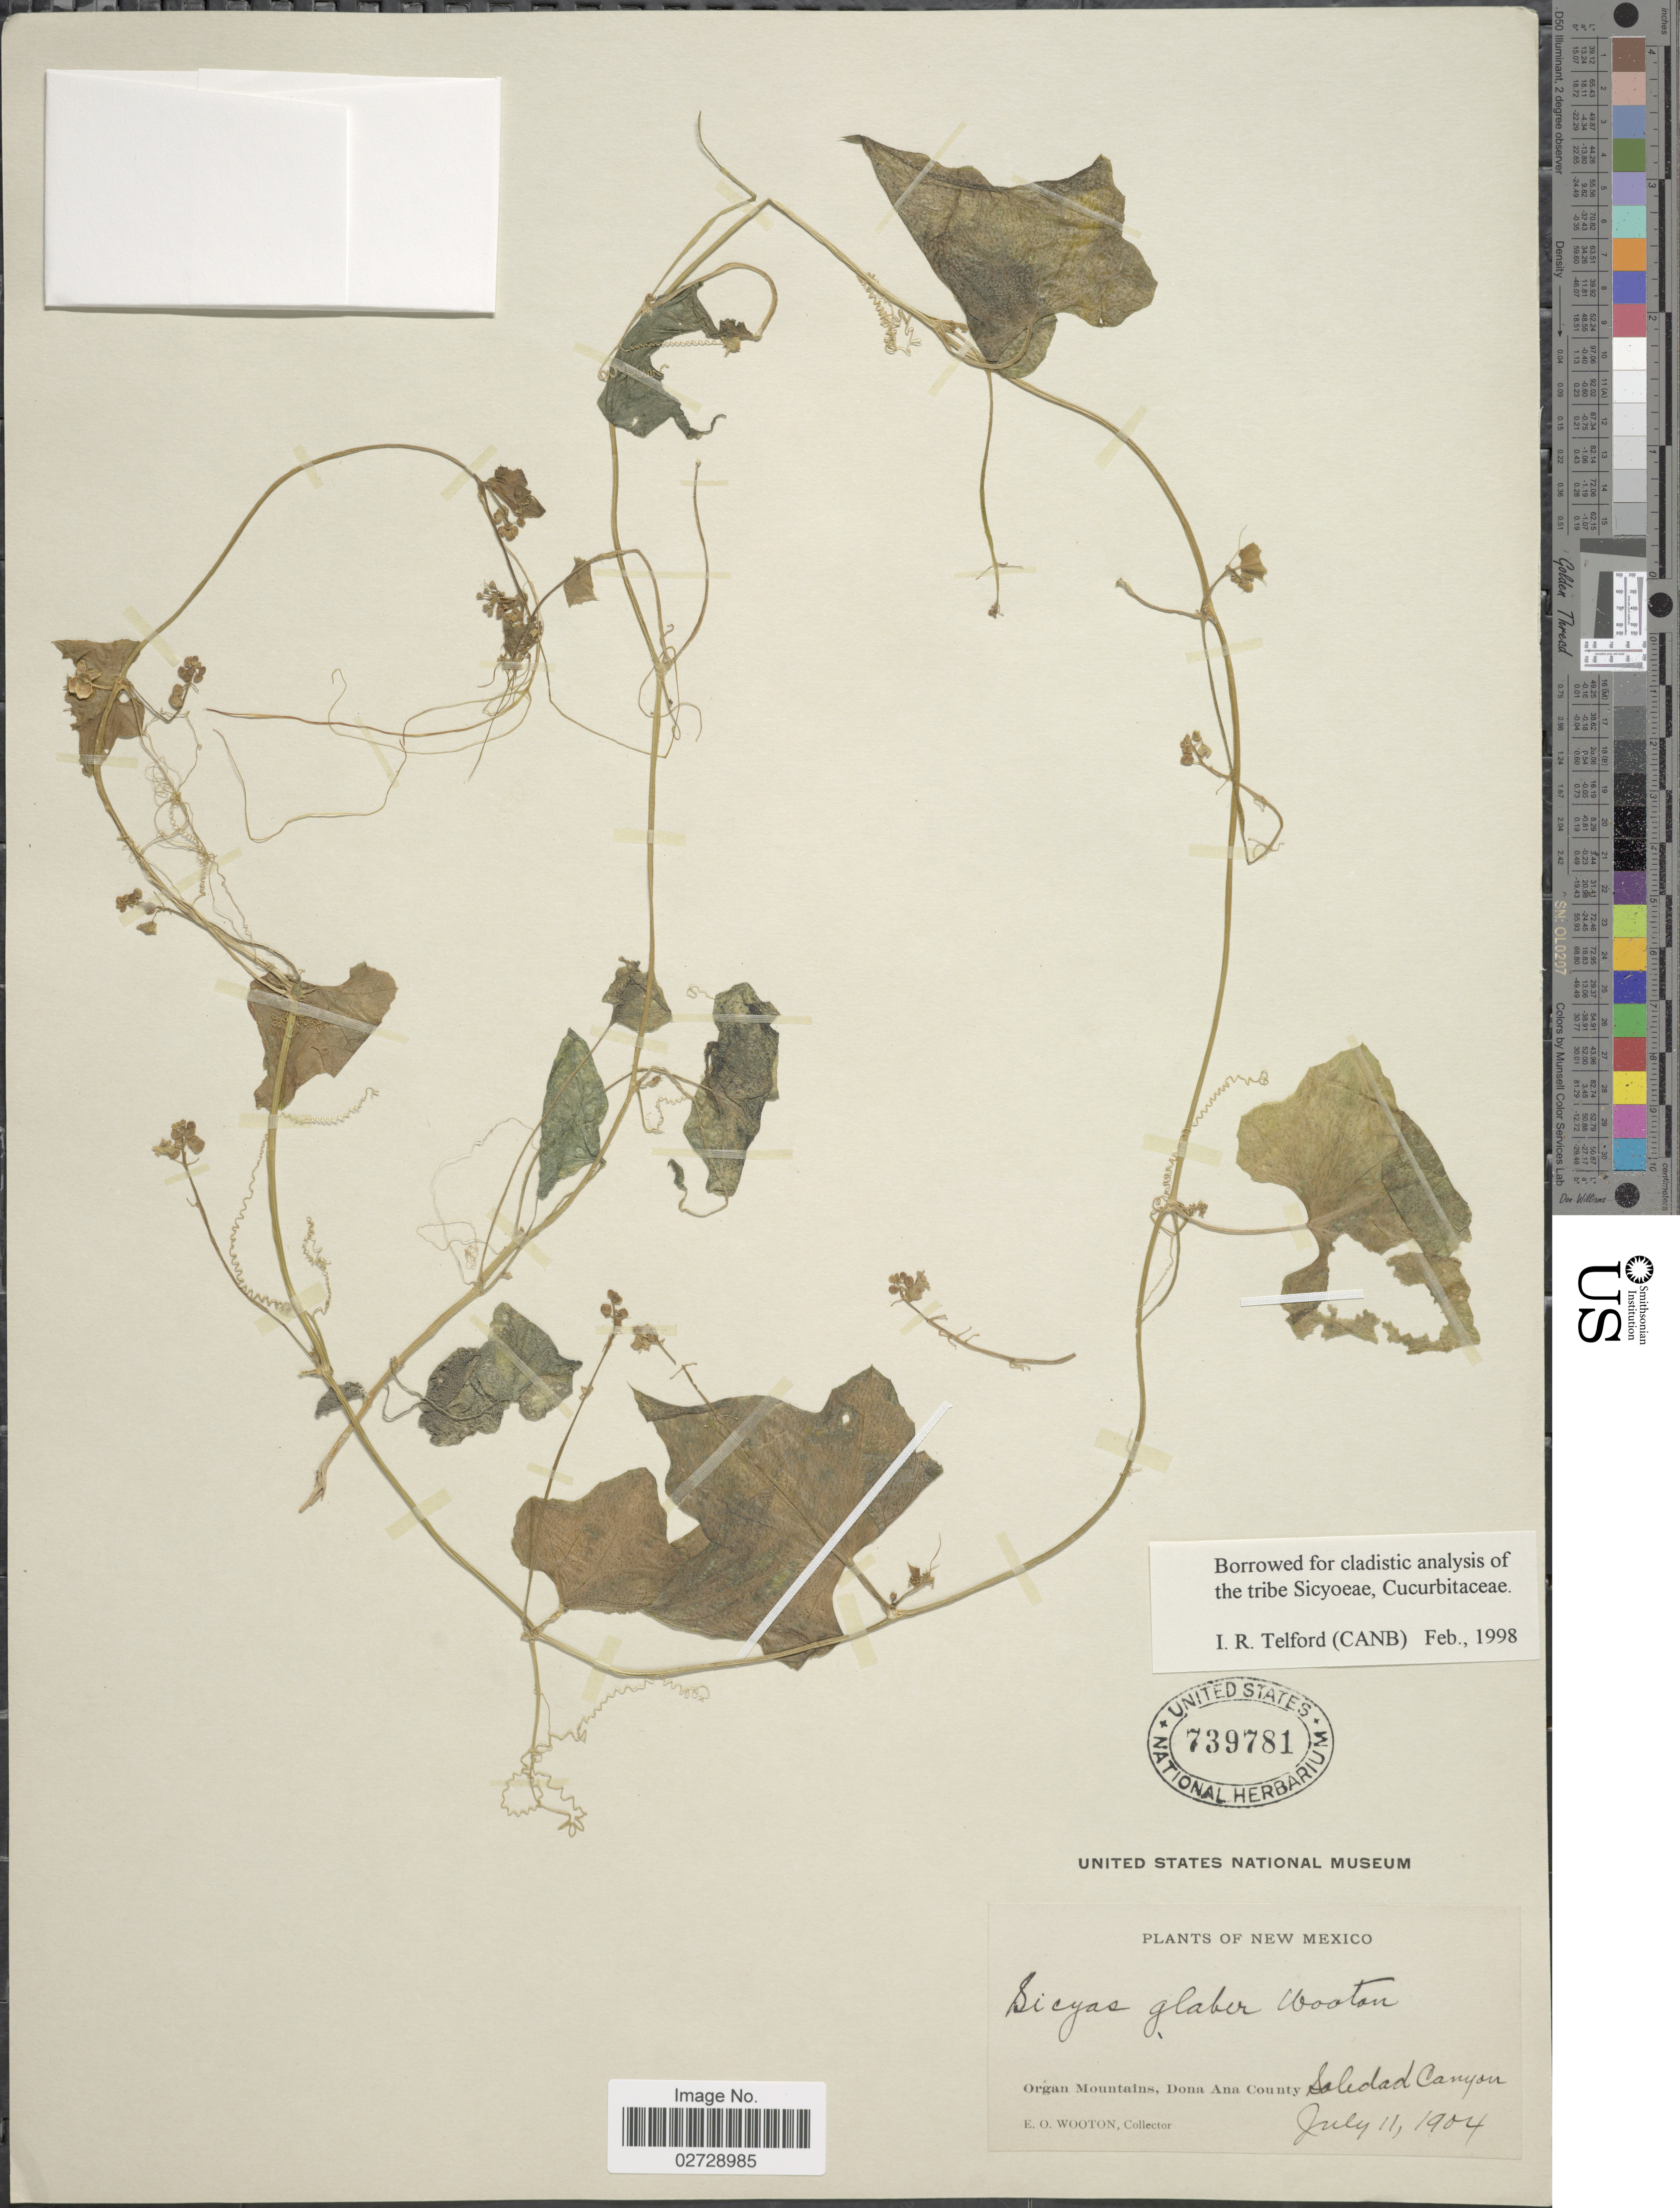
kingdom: Plantae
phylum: Tracheophyta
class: Magnoliopsida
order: Cucurbitales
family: Cucurbitaceae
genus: Sicyos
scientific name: Sicyos glaber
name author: Wooton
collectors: E. O. Wooton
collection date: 1904-07-11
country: United States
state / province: New Mexico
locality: Organ Mountains, Dona Ana County, Soledad Canyon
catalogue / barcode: US 739781